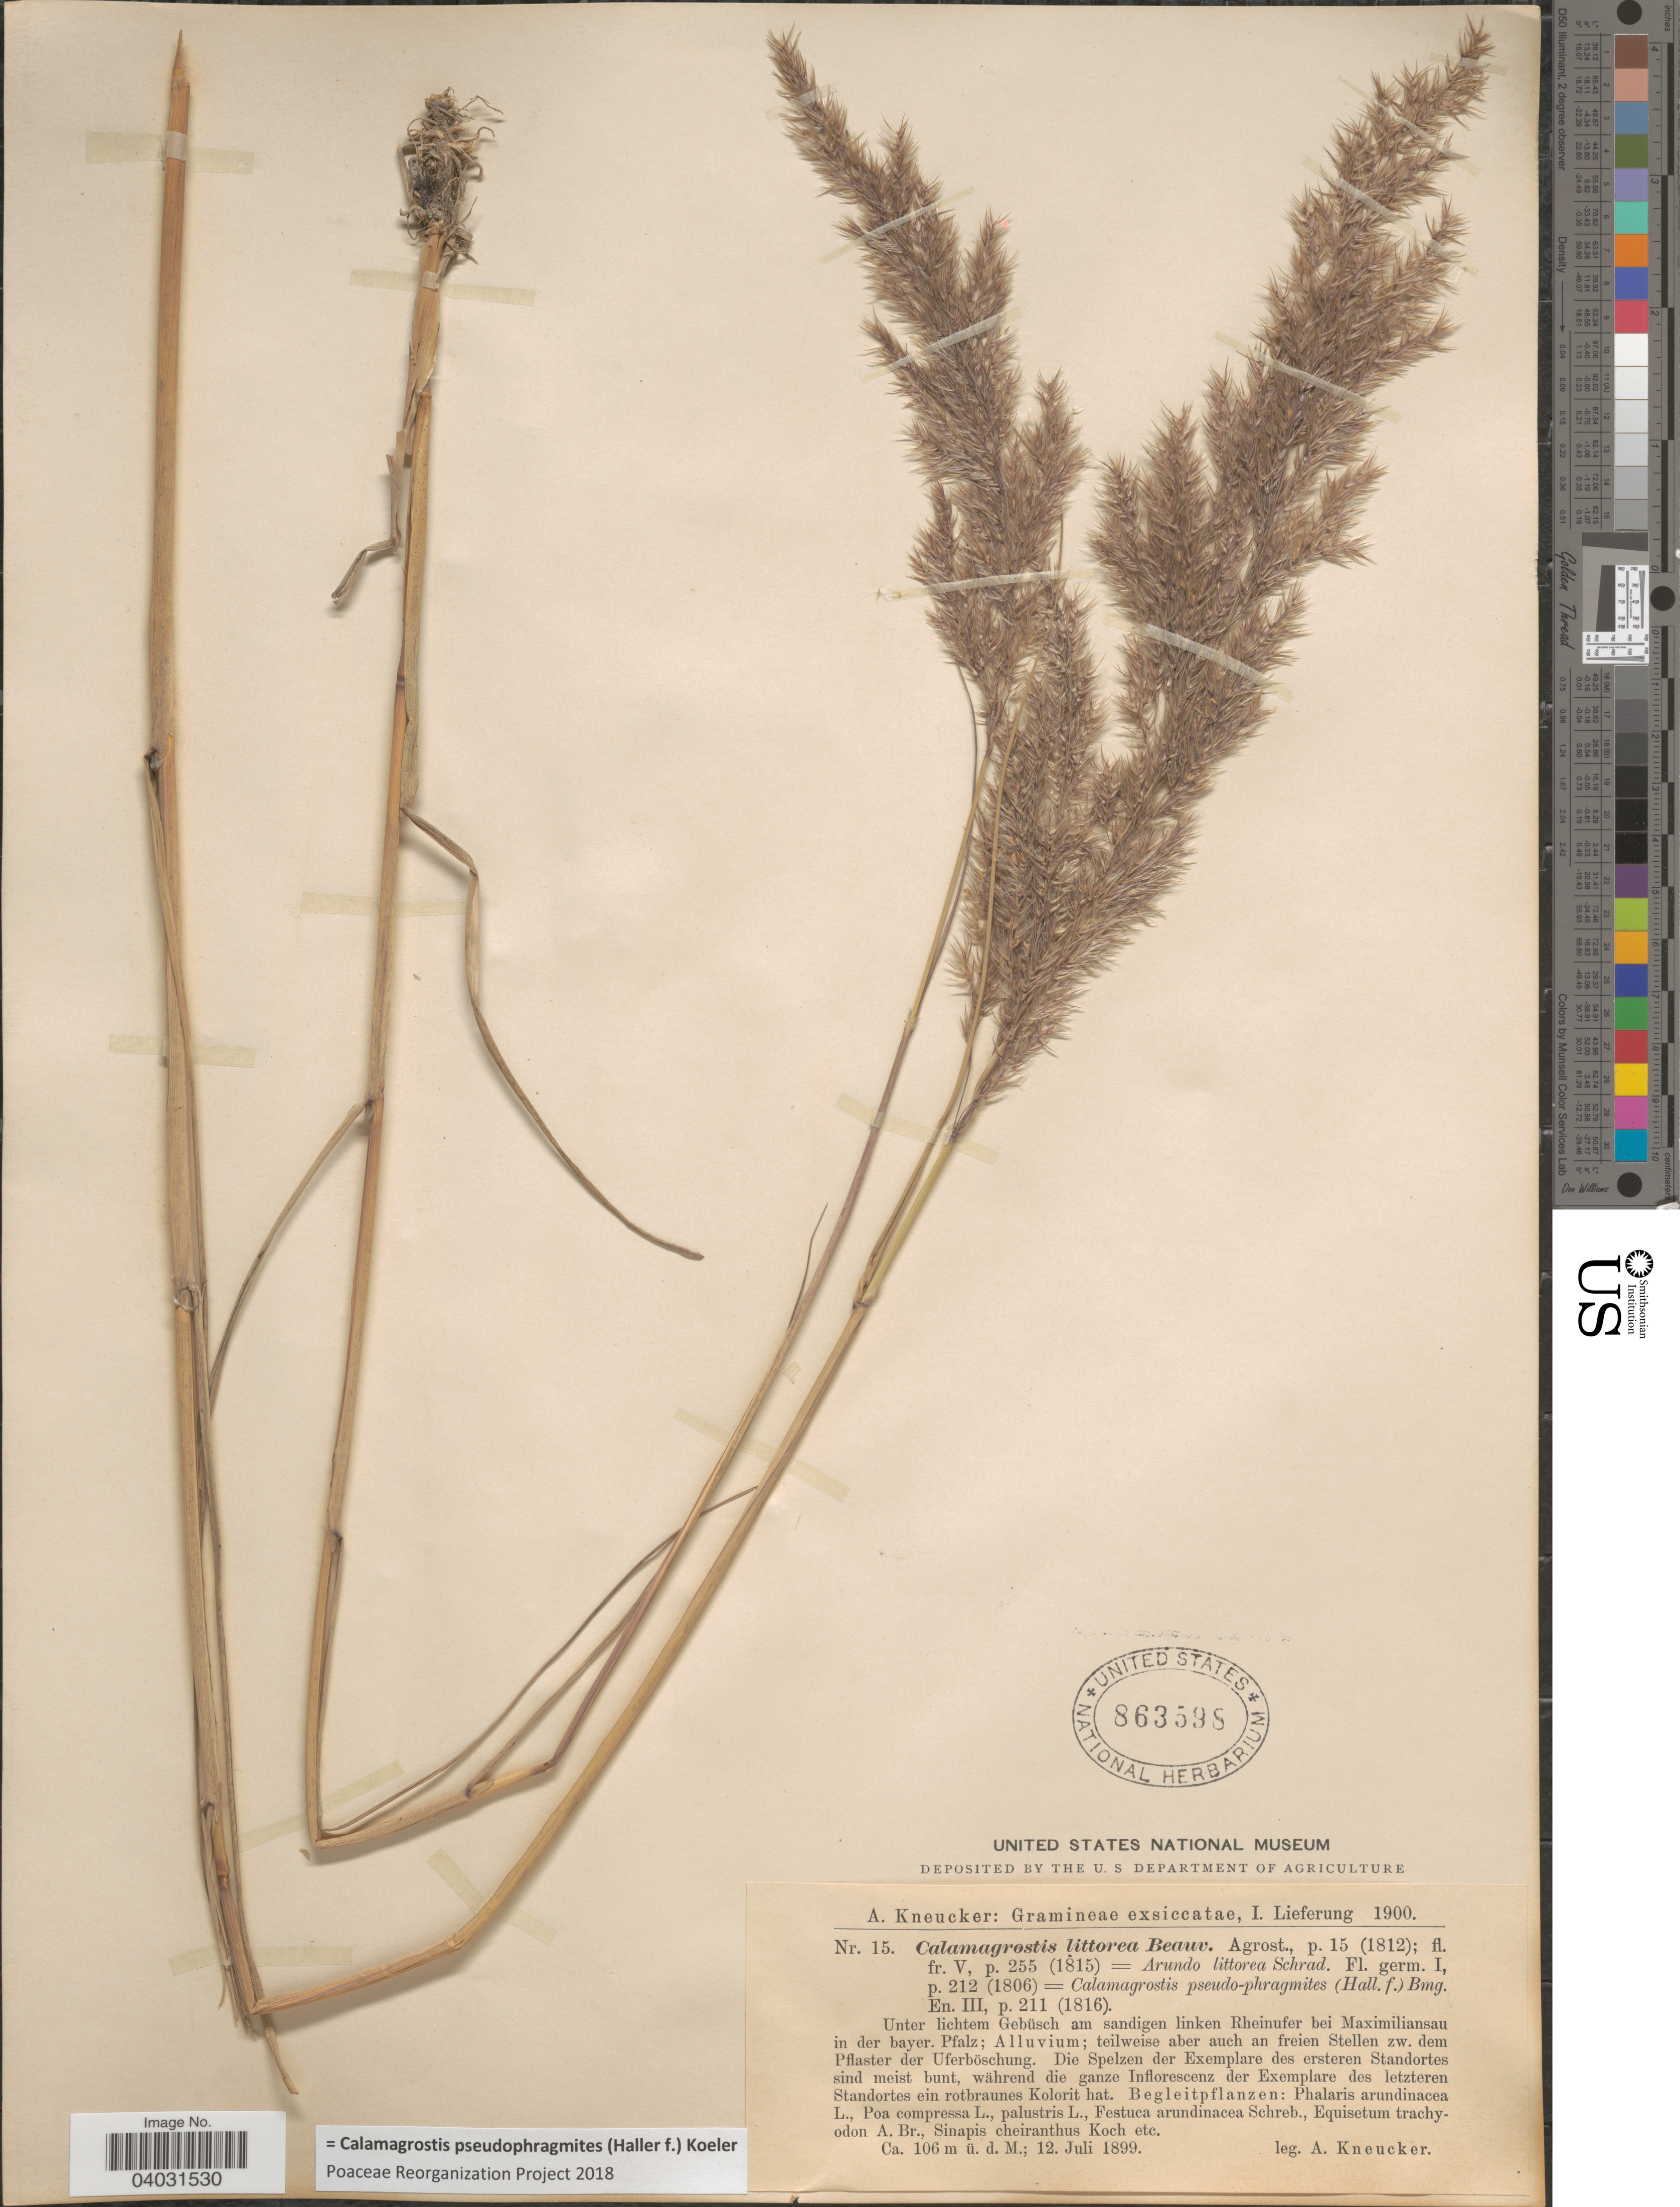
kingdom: Plantae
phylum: Tracheophyta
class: Liliopsida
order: Poales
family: Poaceae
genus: Calamagrostis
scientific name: Calamagrostis pseudophragmites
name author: (Haller f.) Koeler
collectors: A. Kneucker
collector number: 15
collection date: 1899-07-12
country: Germany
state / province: Rhineland-Palatinate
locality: Unter lichtem Gebüsch am sandigen linken Rheinufer bei Maximiliansau in der bayer. Pfalz; Alluvium; teilweise aber auch an freien Stellen zw. dem Pflaster der Uferböschung.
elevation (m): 106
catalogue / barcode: US 863598